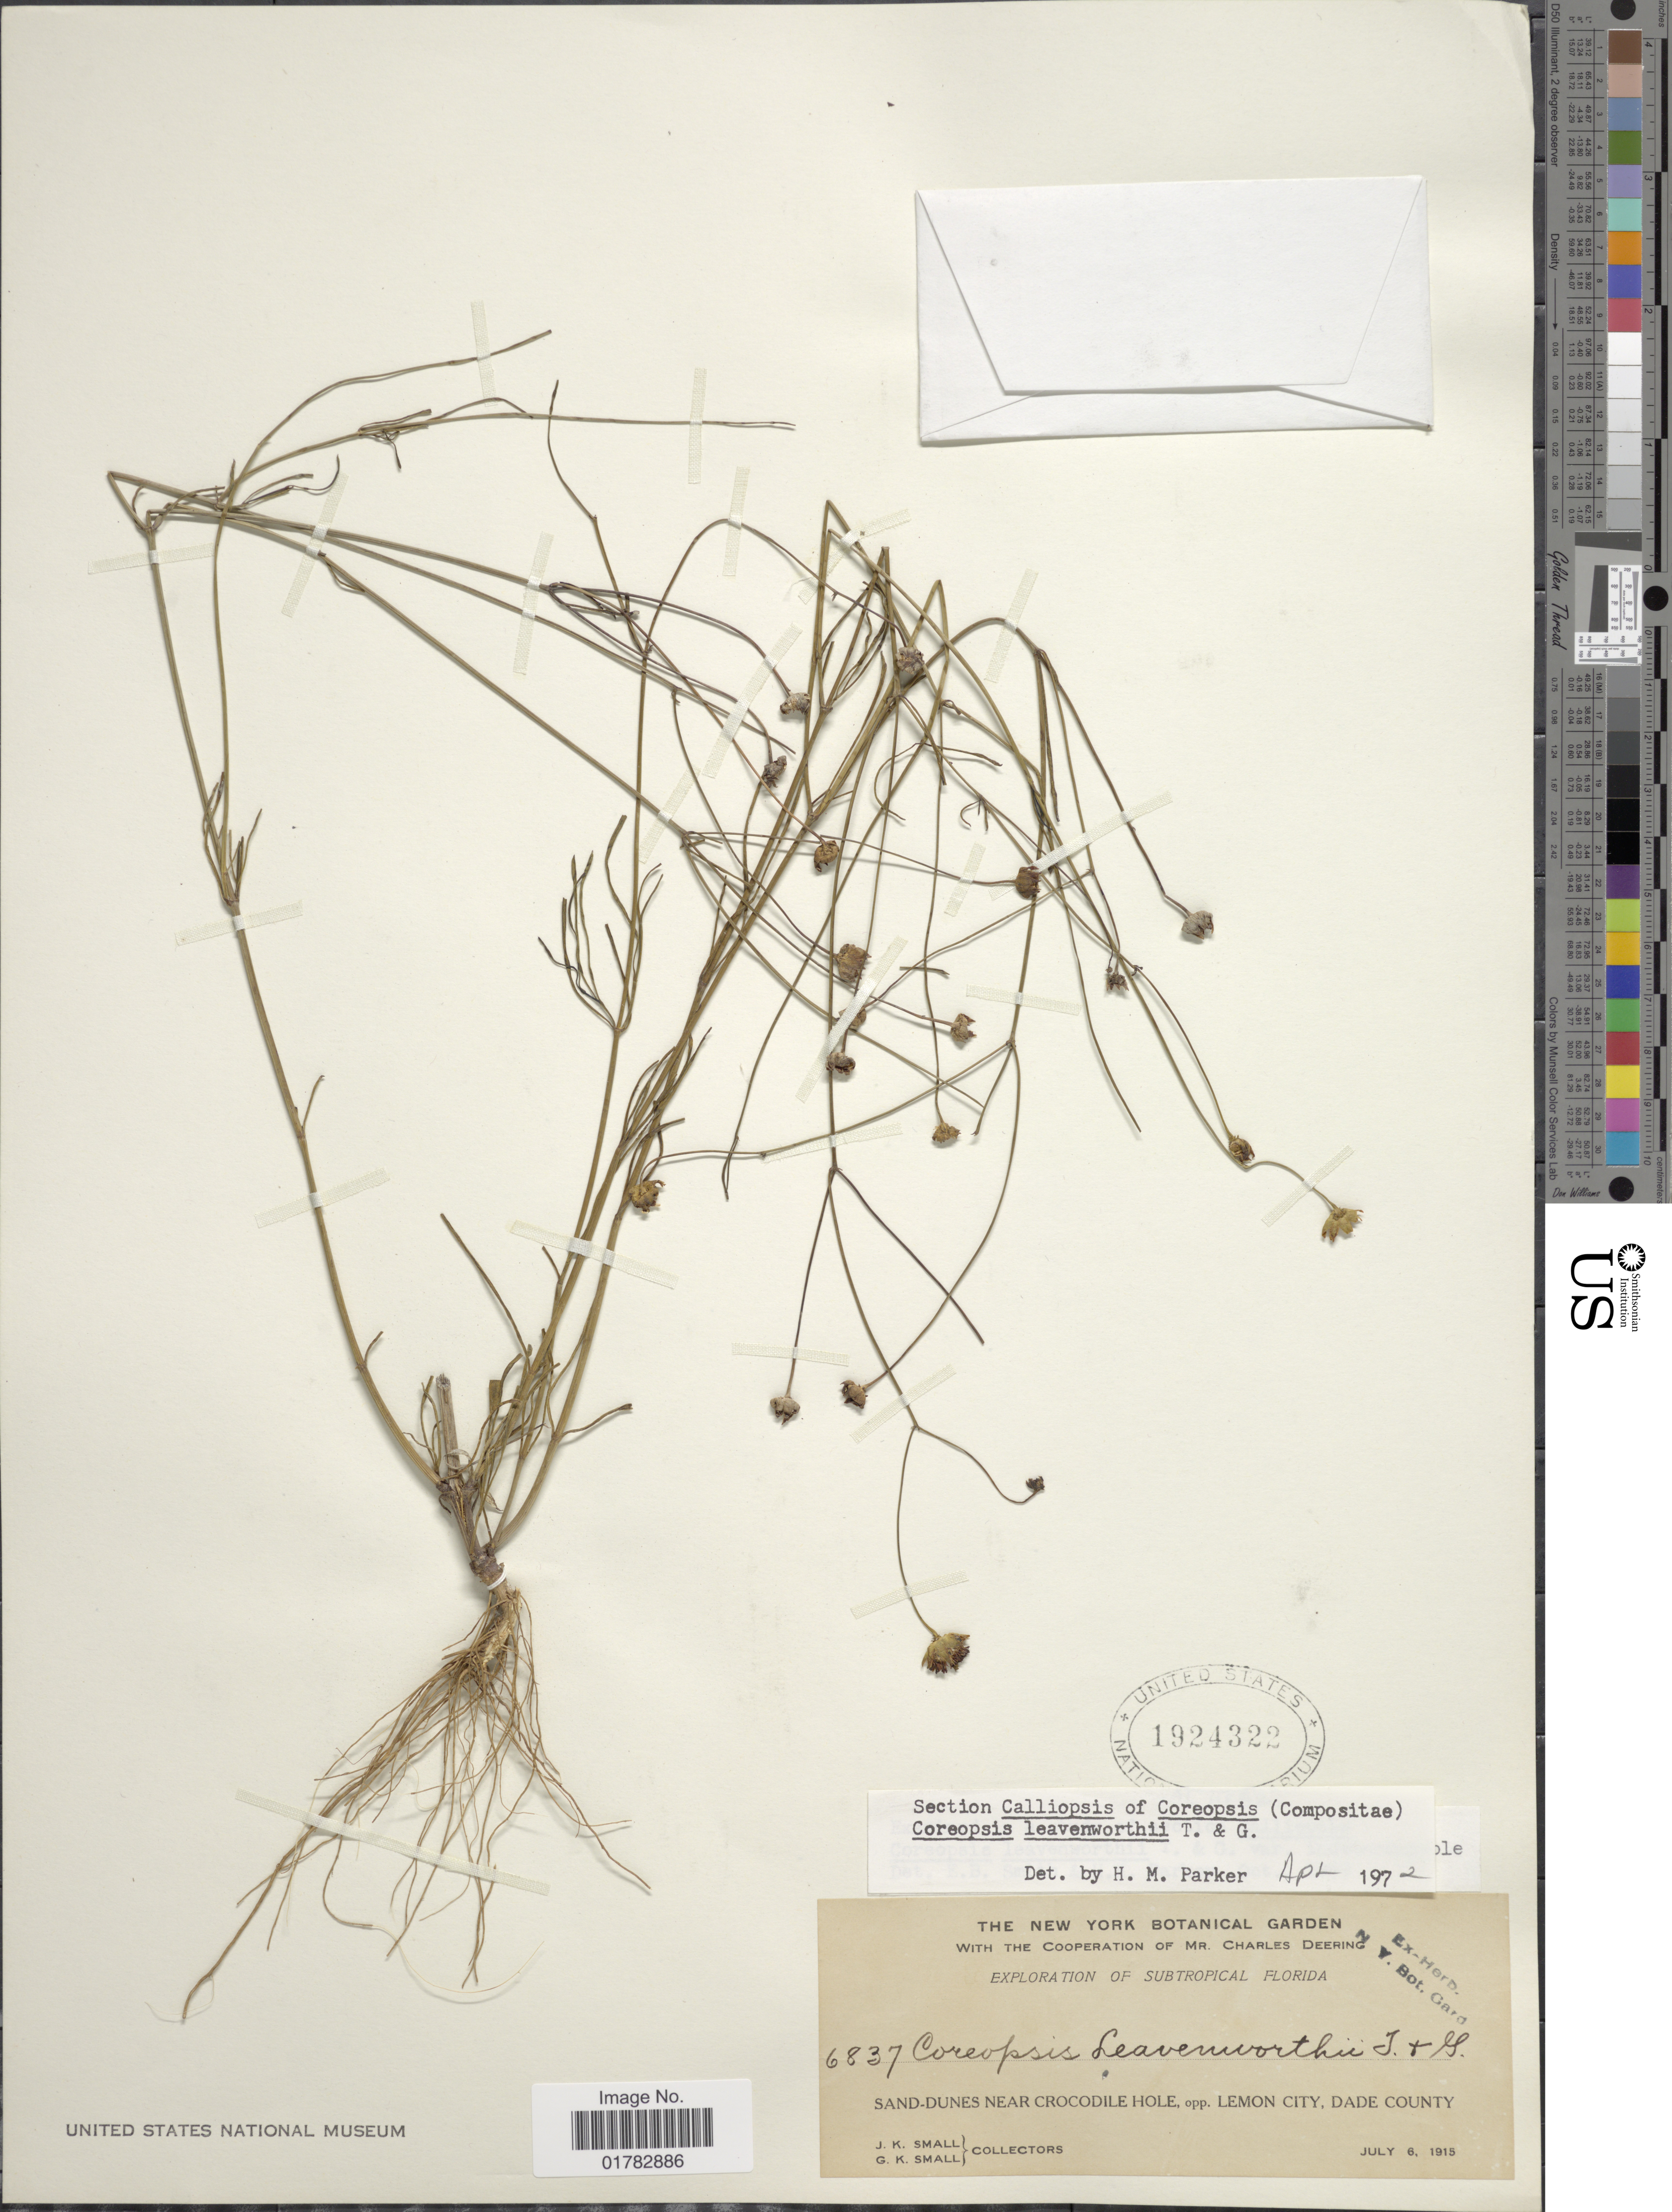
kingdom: Plantae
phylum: Tracheophyta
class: Magnoliopsida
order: Asterales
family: Asteraceae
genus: Coreopsis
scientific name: Coreopsis leavenworthii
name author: Torr. & A. Gray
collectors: J. K. Small & G. K. Small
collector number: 6837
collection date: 1915-07-06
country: United States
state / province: Florida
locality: Subtropical Florida, Sand-Dunes near Crocodile Hole, opp. Lemon City, Dade County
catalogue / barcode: US 1924322